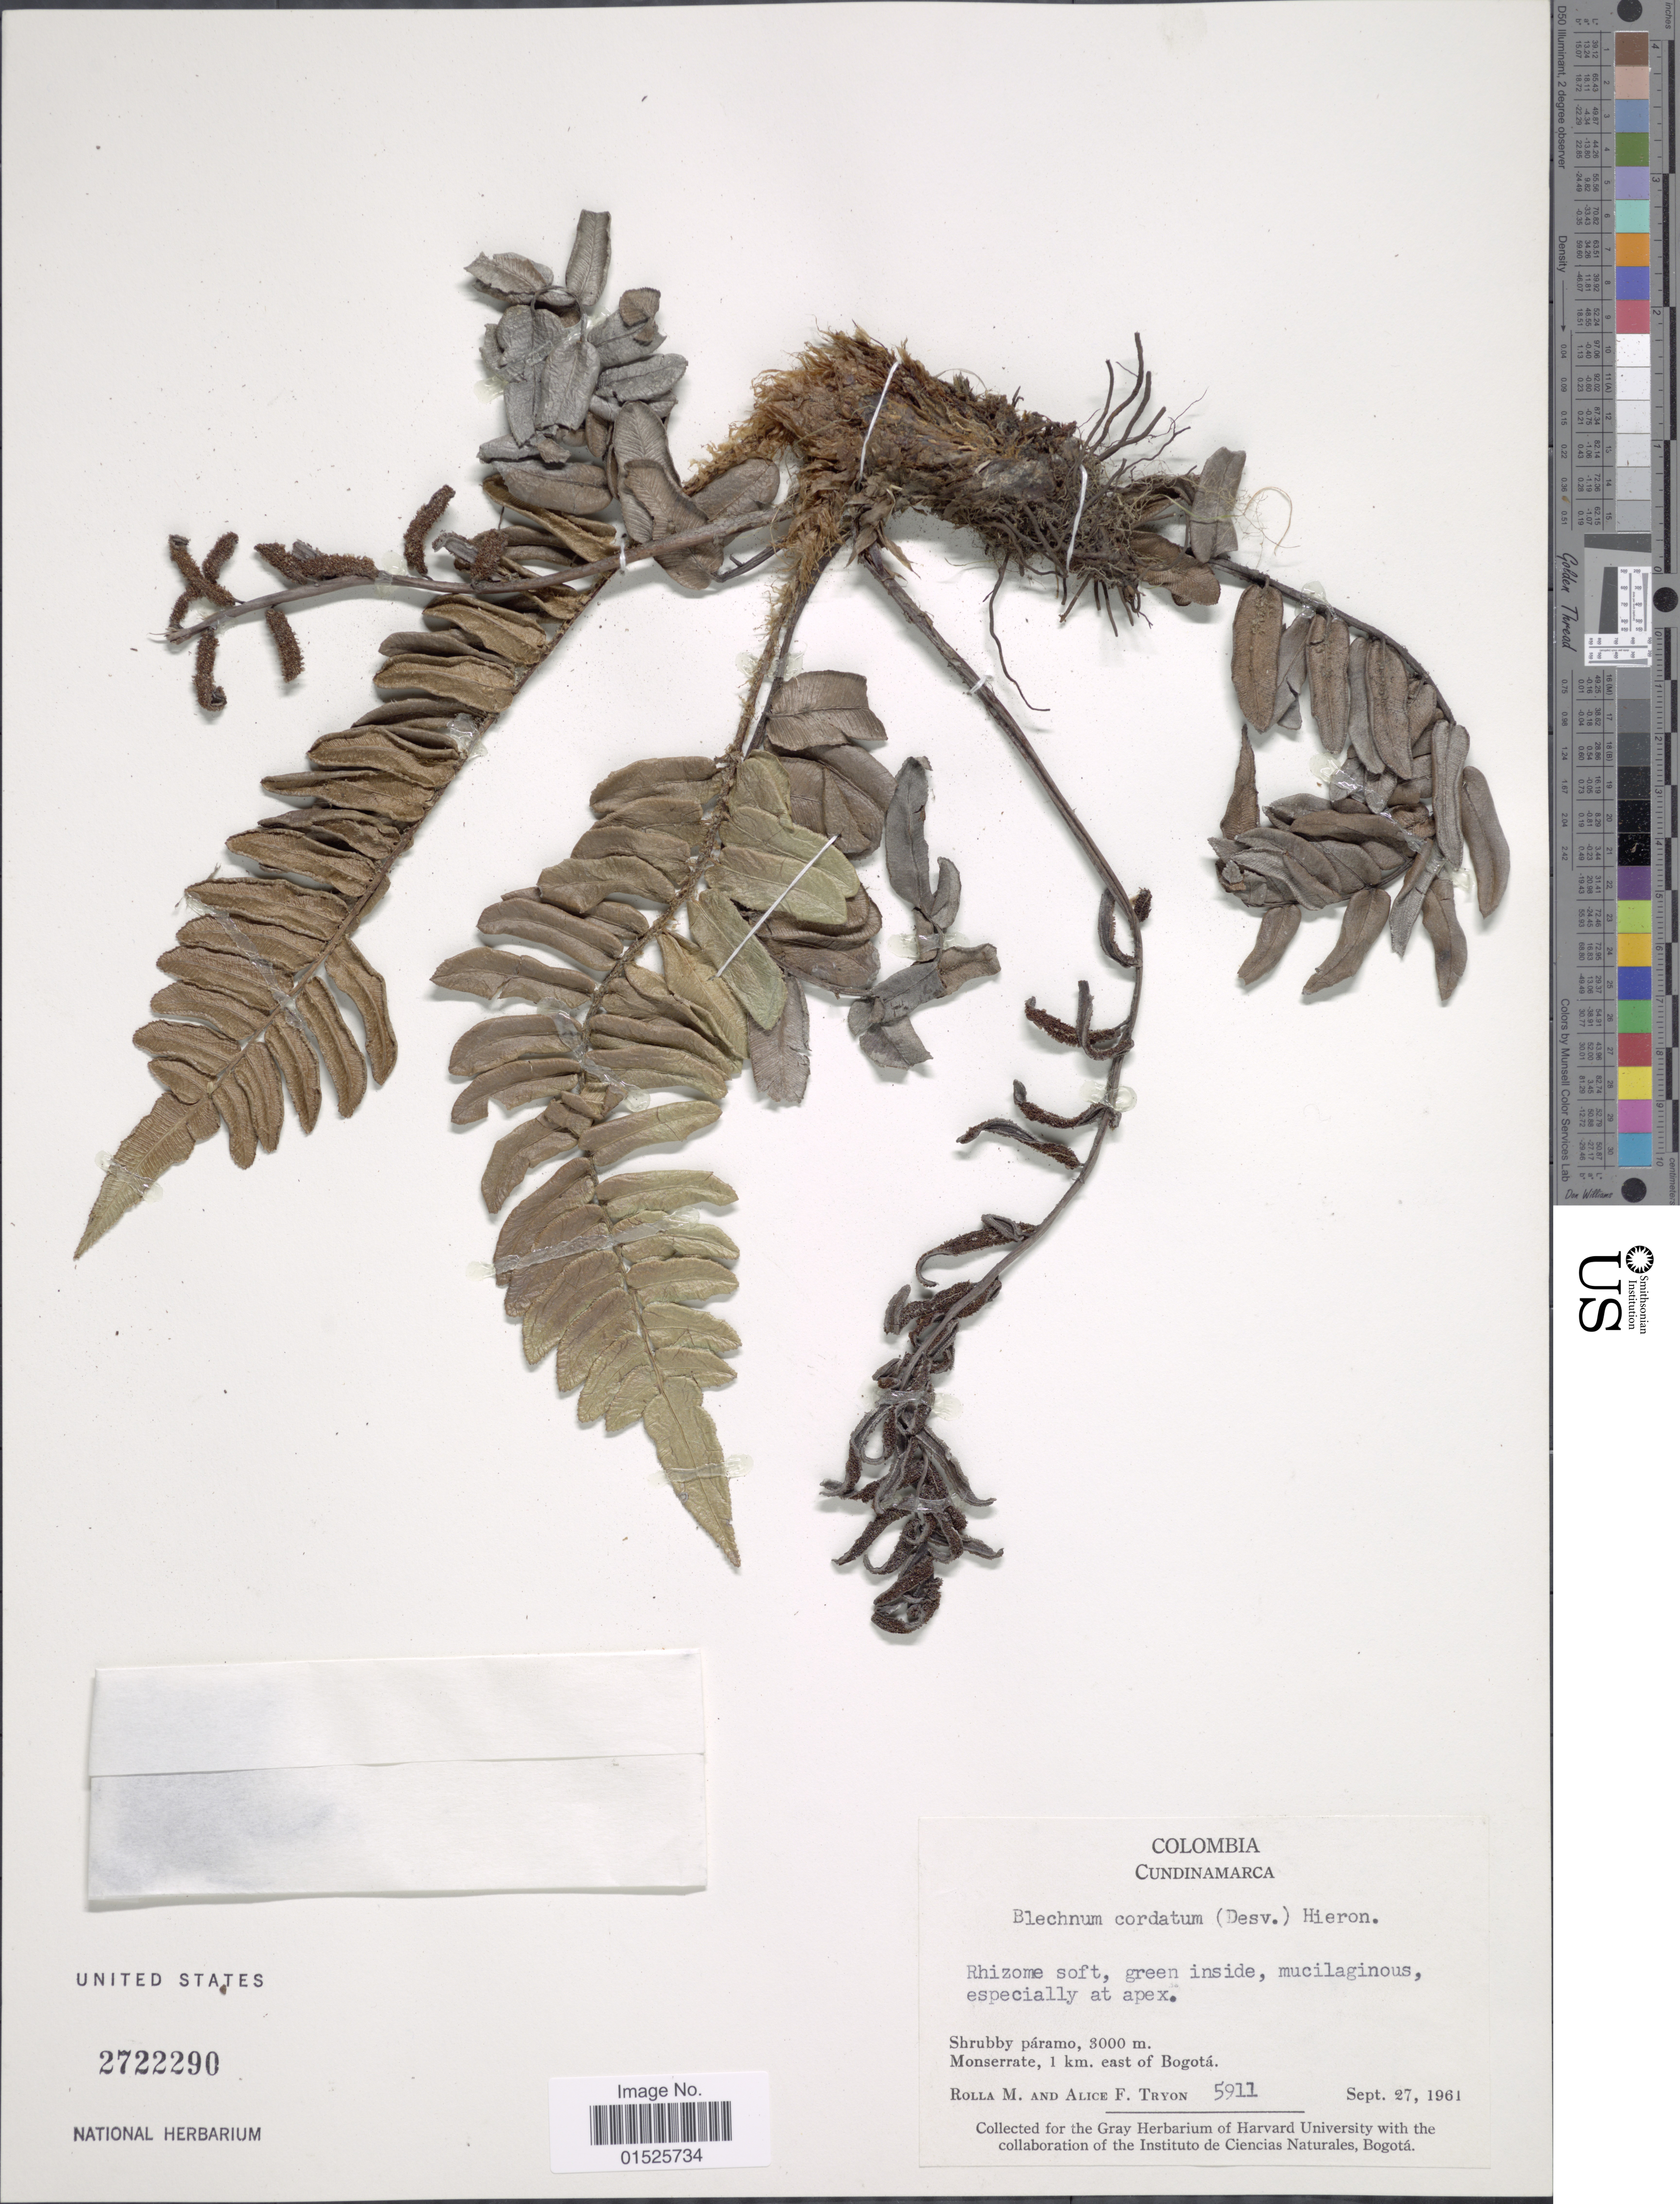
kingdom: Plantae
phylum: Tracheophyta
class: Polypodiopsida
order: Polypodiales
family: Blechnaceae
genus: Blechnum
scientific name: Blechnum cordatum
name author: (Desv.) Hieron.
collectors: R. M. Tryon & A. F. Tryon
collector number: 5911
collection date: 1961-09-27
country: Colombia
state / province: Cundinamarca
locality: Shrubby páramo. Monserrate, 1 km. east of Bogotá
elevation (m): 3000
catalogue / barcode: US 2722290